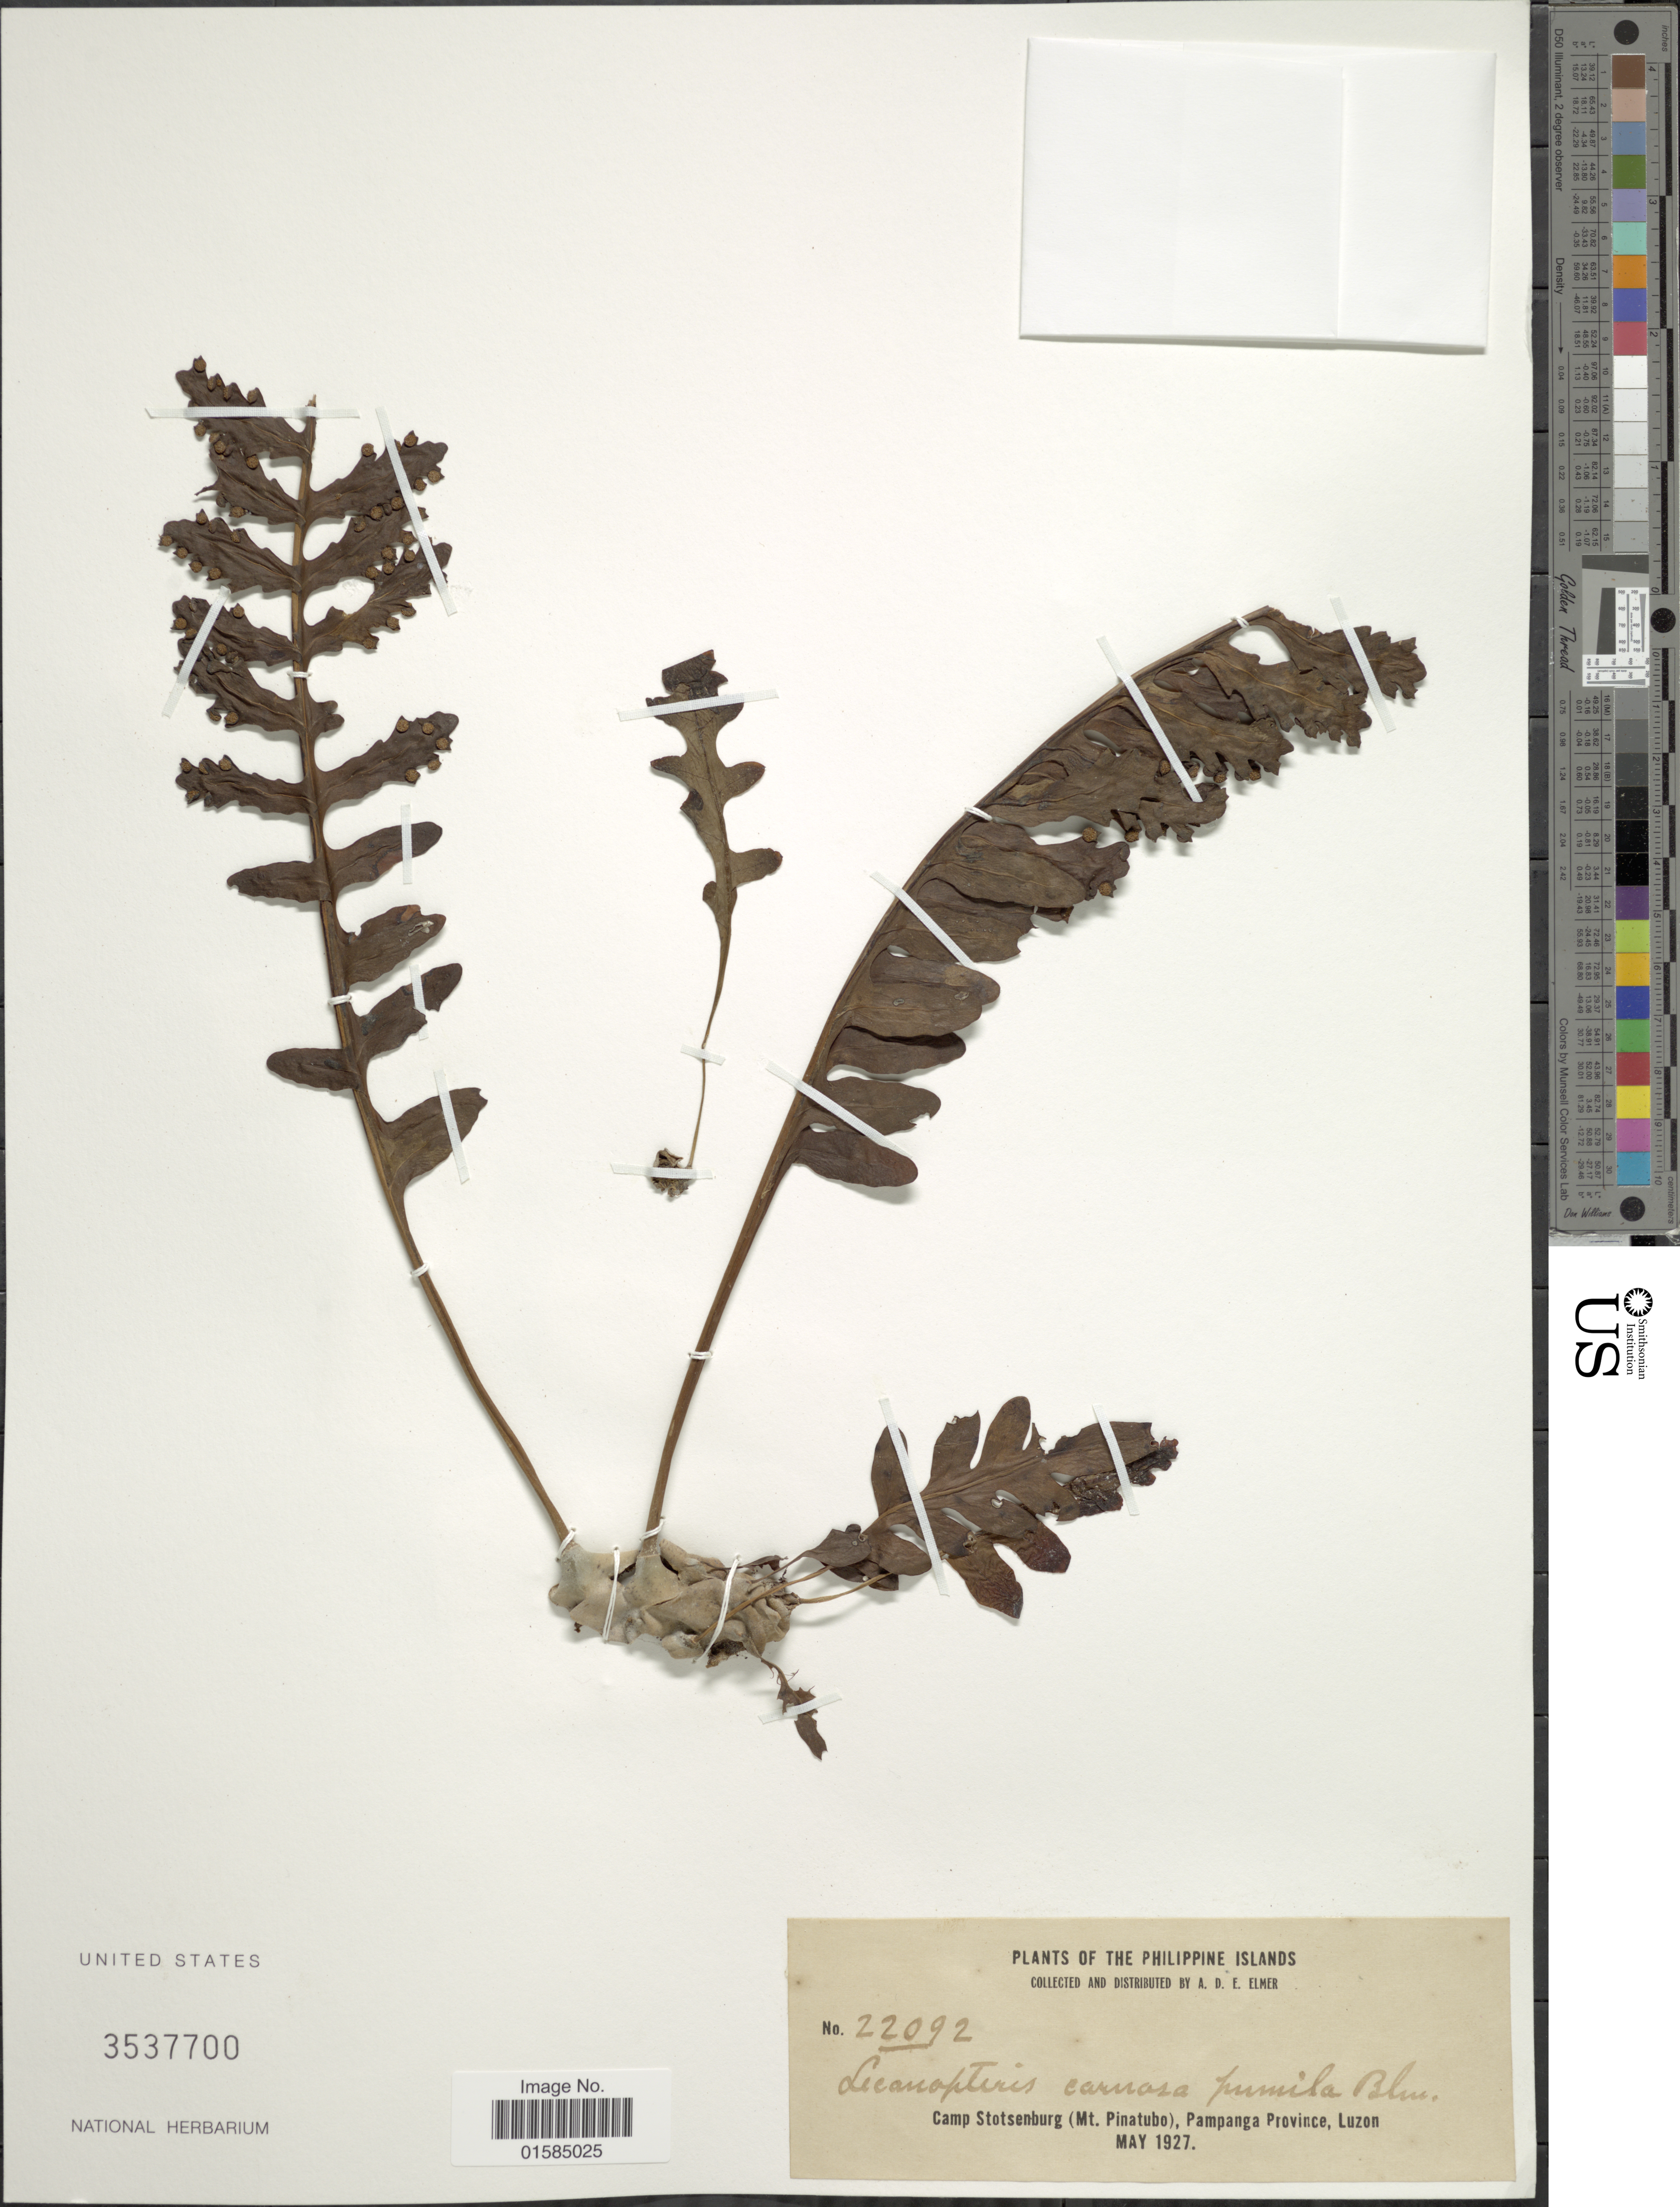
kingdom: Plantae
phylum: Tracheophyta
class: Polypodiopsida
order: Polypodiales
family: Polypodiaceae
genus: Lecanopteris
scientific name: Lecanopteris carnosa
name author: (Reinw.) Blume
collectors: A. D. E. Elmer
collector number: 22092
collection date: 1927-05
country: Philippines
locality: Philippines Islands, Camp Stotsenburg (Mt. Pinatubo), Pamapnga Province, Luzon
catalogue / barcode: US 3537700